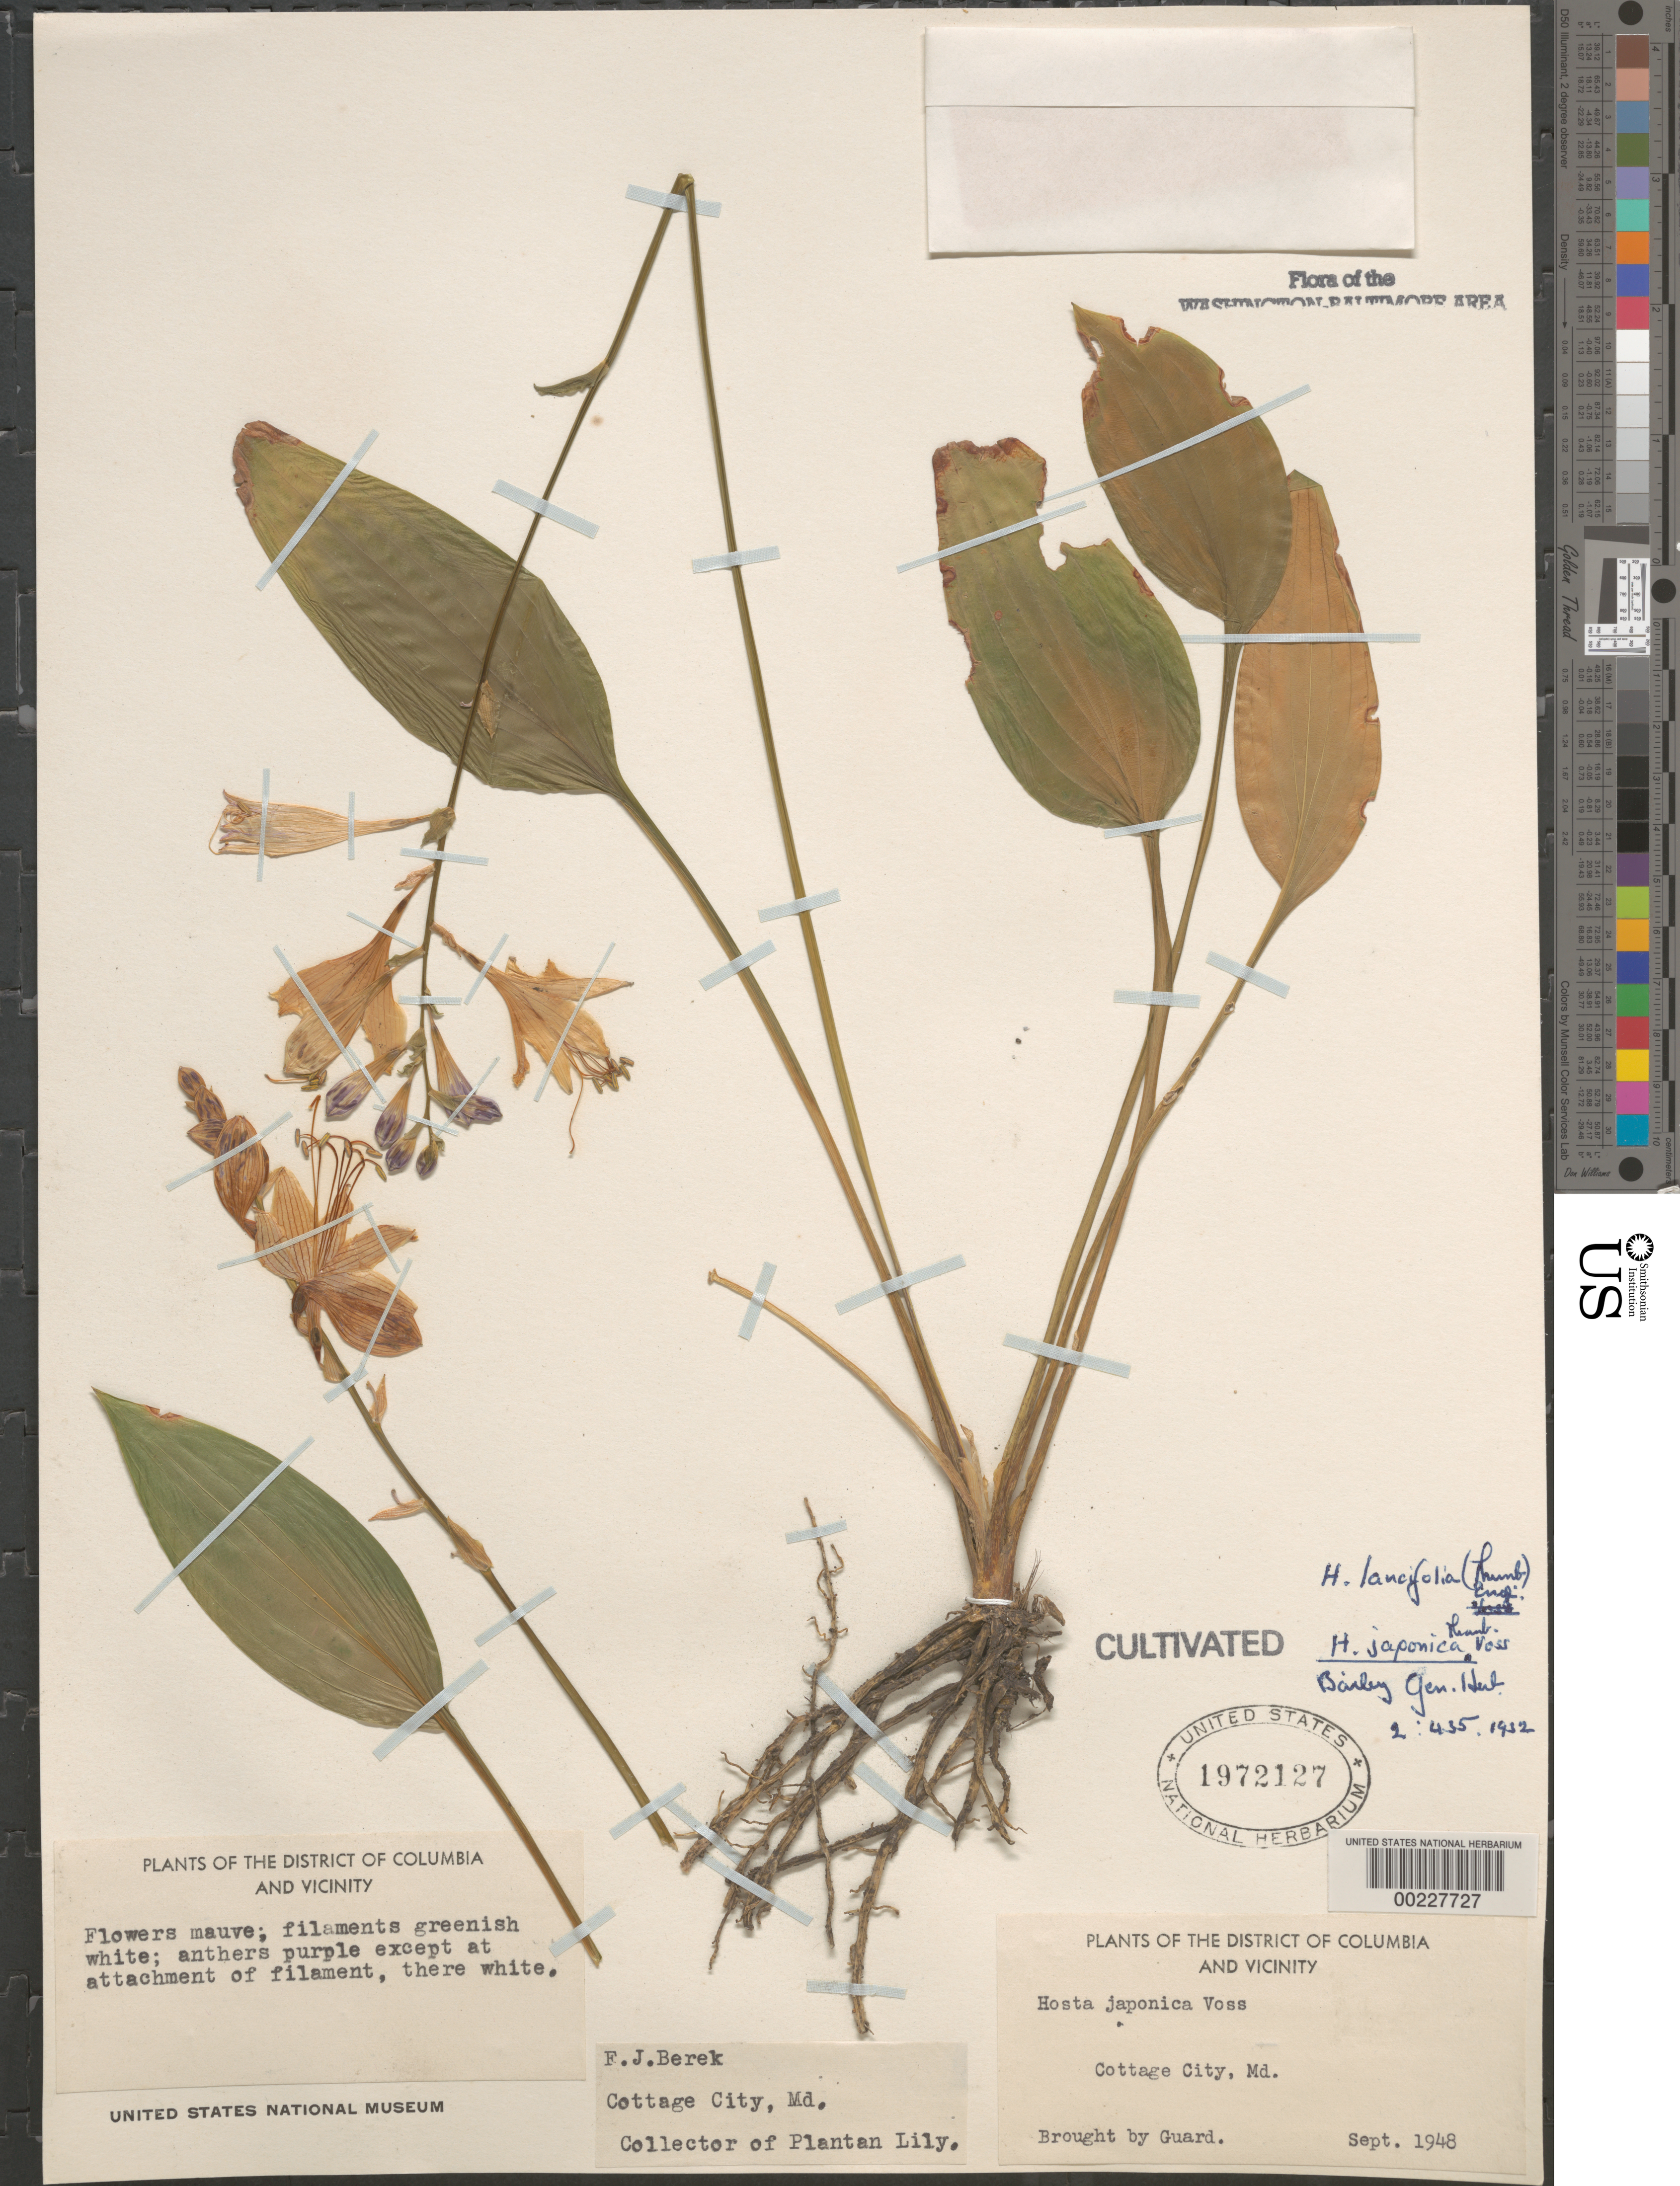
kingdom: Plantae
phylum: Tracheophyta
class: Liliopsida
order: Asparagales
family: Asparagaceae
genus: Hosta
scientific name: Hosta lancifolia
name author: Engl.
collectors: F. Berek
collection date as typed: Sep 1948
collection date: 1948-09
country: United States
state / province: Maryland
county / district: Prince George's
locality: Cottage City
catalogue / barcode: US 1972127